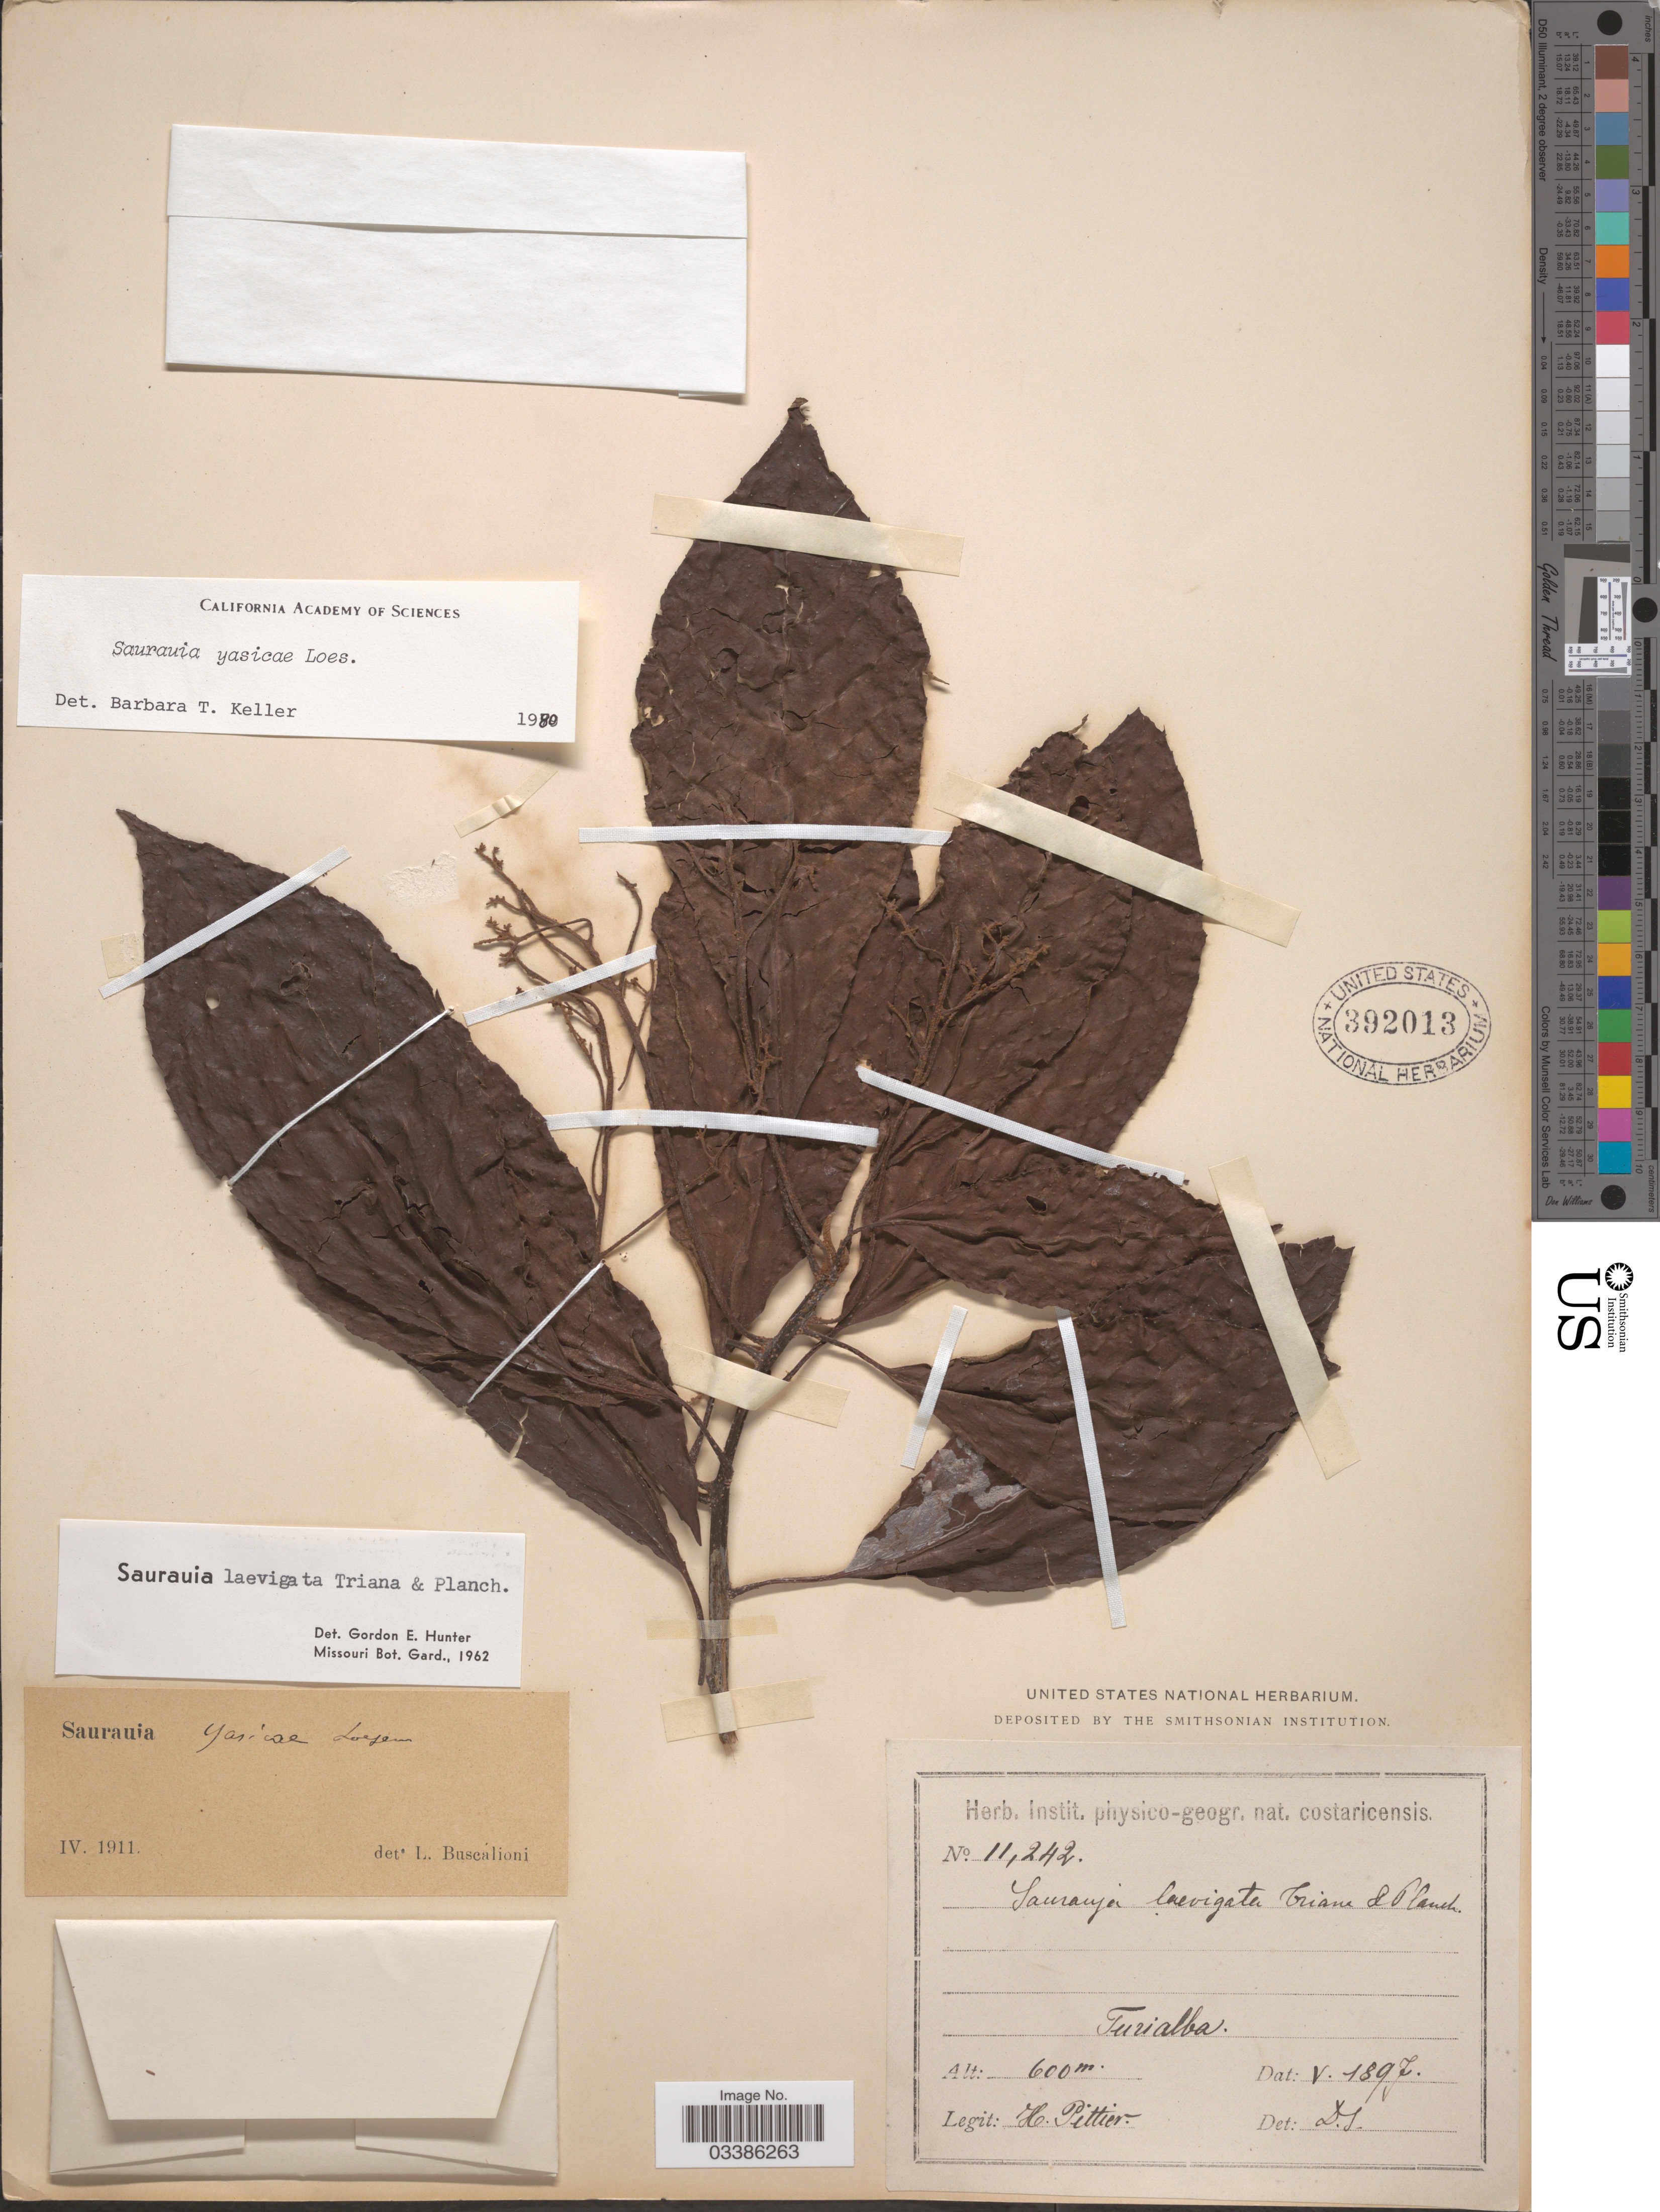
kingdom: Plantae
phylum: Tracheophyta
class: Magnoliopsida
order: Ericales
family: Actinidiaceae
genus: Saurauia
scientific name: Saurauia yasicae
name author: Loes.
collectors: H. F. Pittier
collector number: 11242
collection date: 1897-05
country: Costa Rica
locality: Turialba.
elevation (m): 600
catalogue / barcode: US 392013